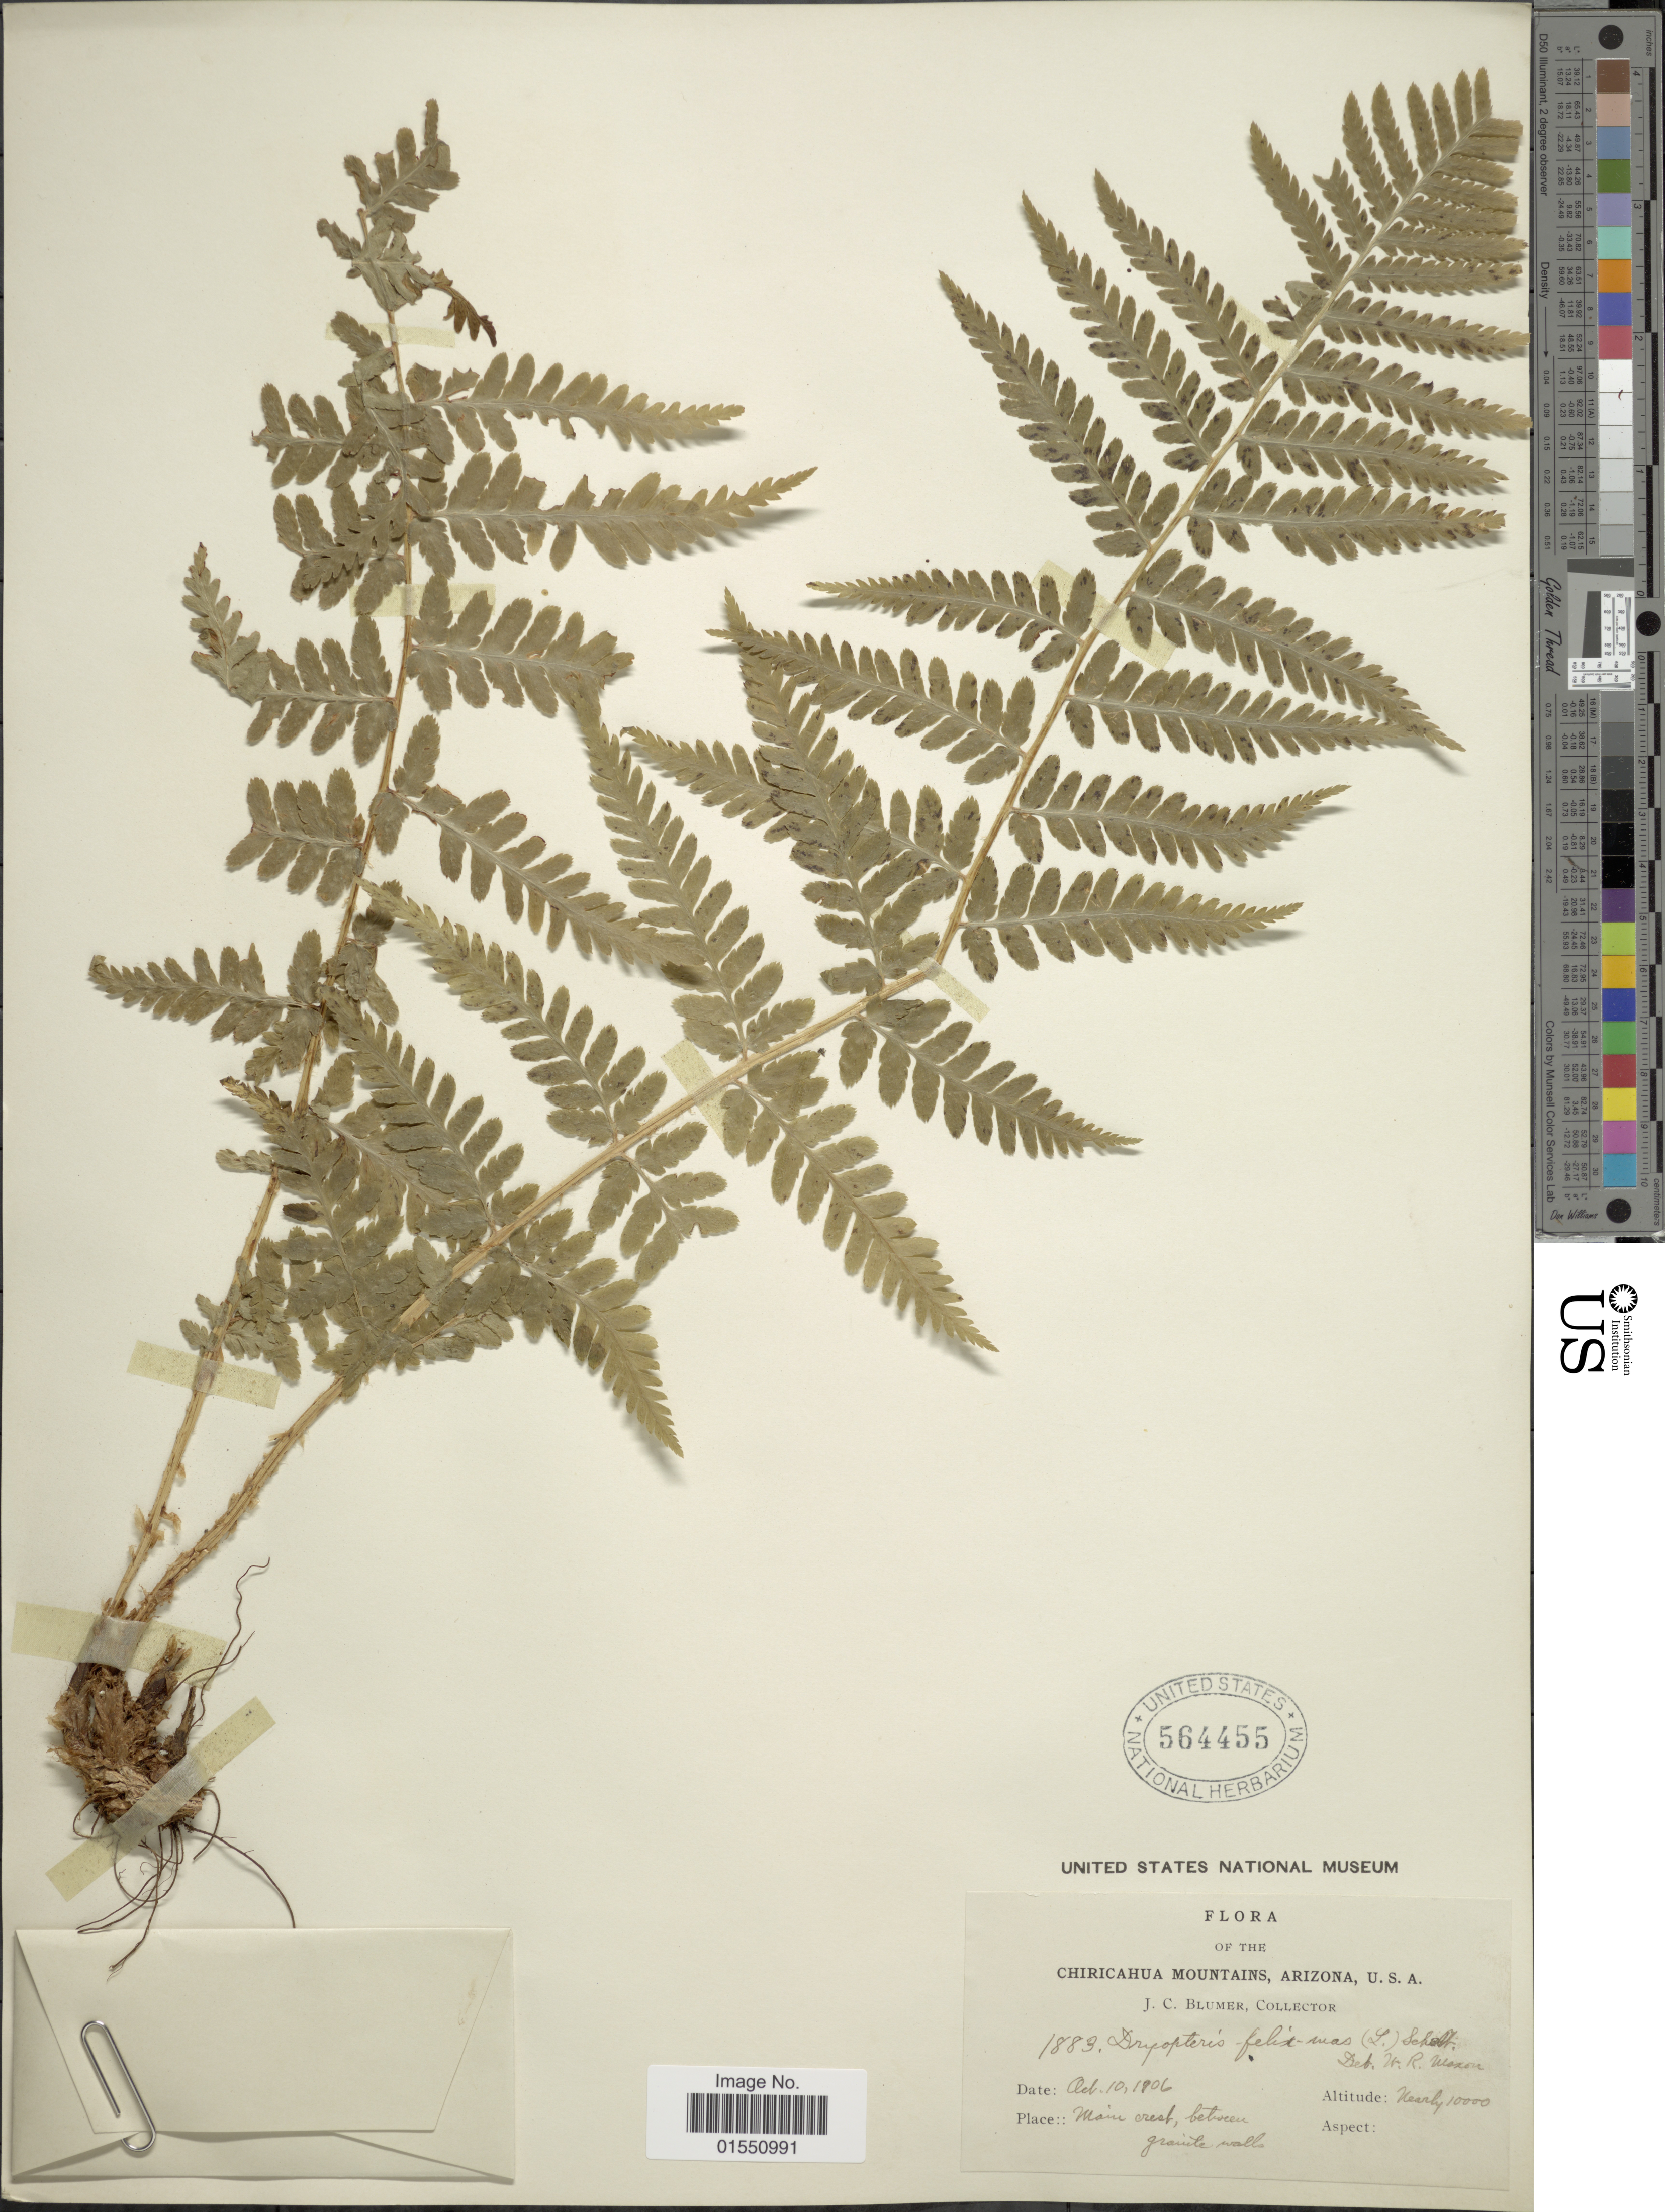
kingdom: Plantae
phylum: Tracheophyta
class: Polypodiopsida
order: Polypodiales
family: Dryopteridaceae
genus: Dryopteris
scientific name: Dryopteris filix-mas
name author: (L.) Schott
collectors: J. C. Blumer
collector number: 1883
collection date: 1906-10-10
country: United States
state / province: Arizona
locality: Chiricahua Mountains. Main crest, between granite walls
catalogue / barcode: US 564455